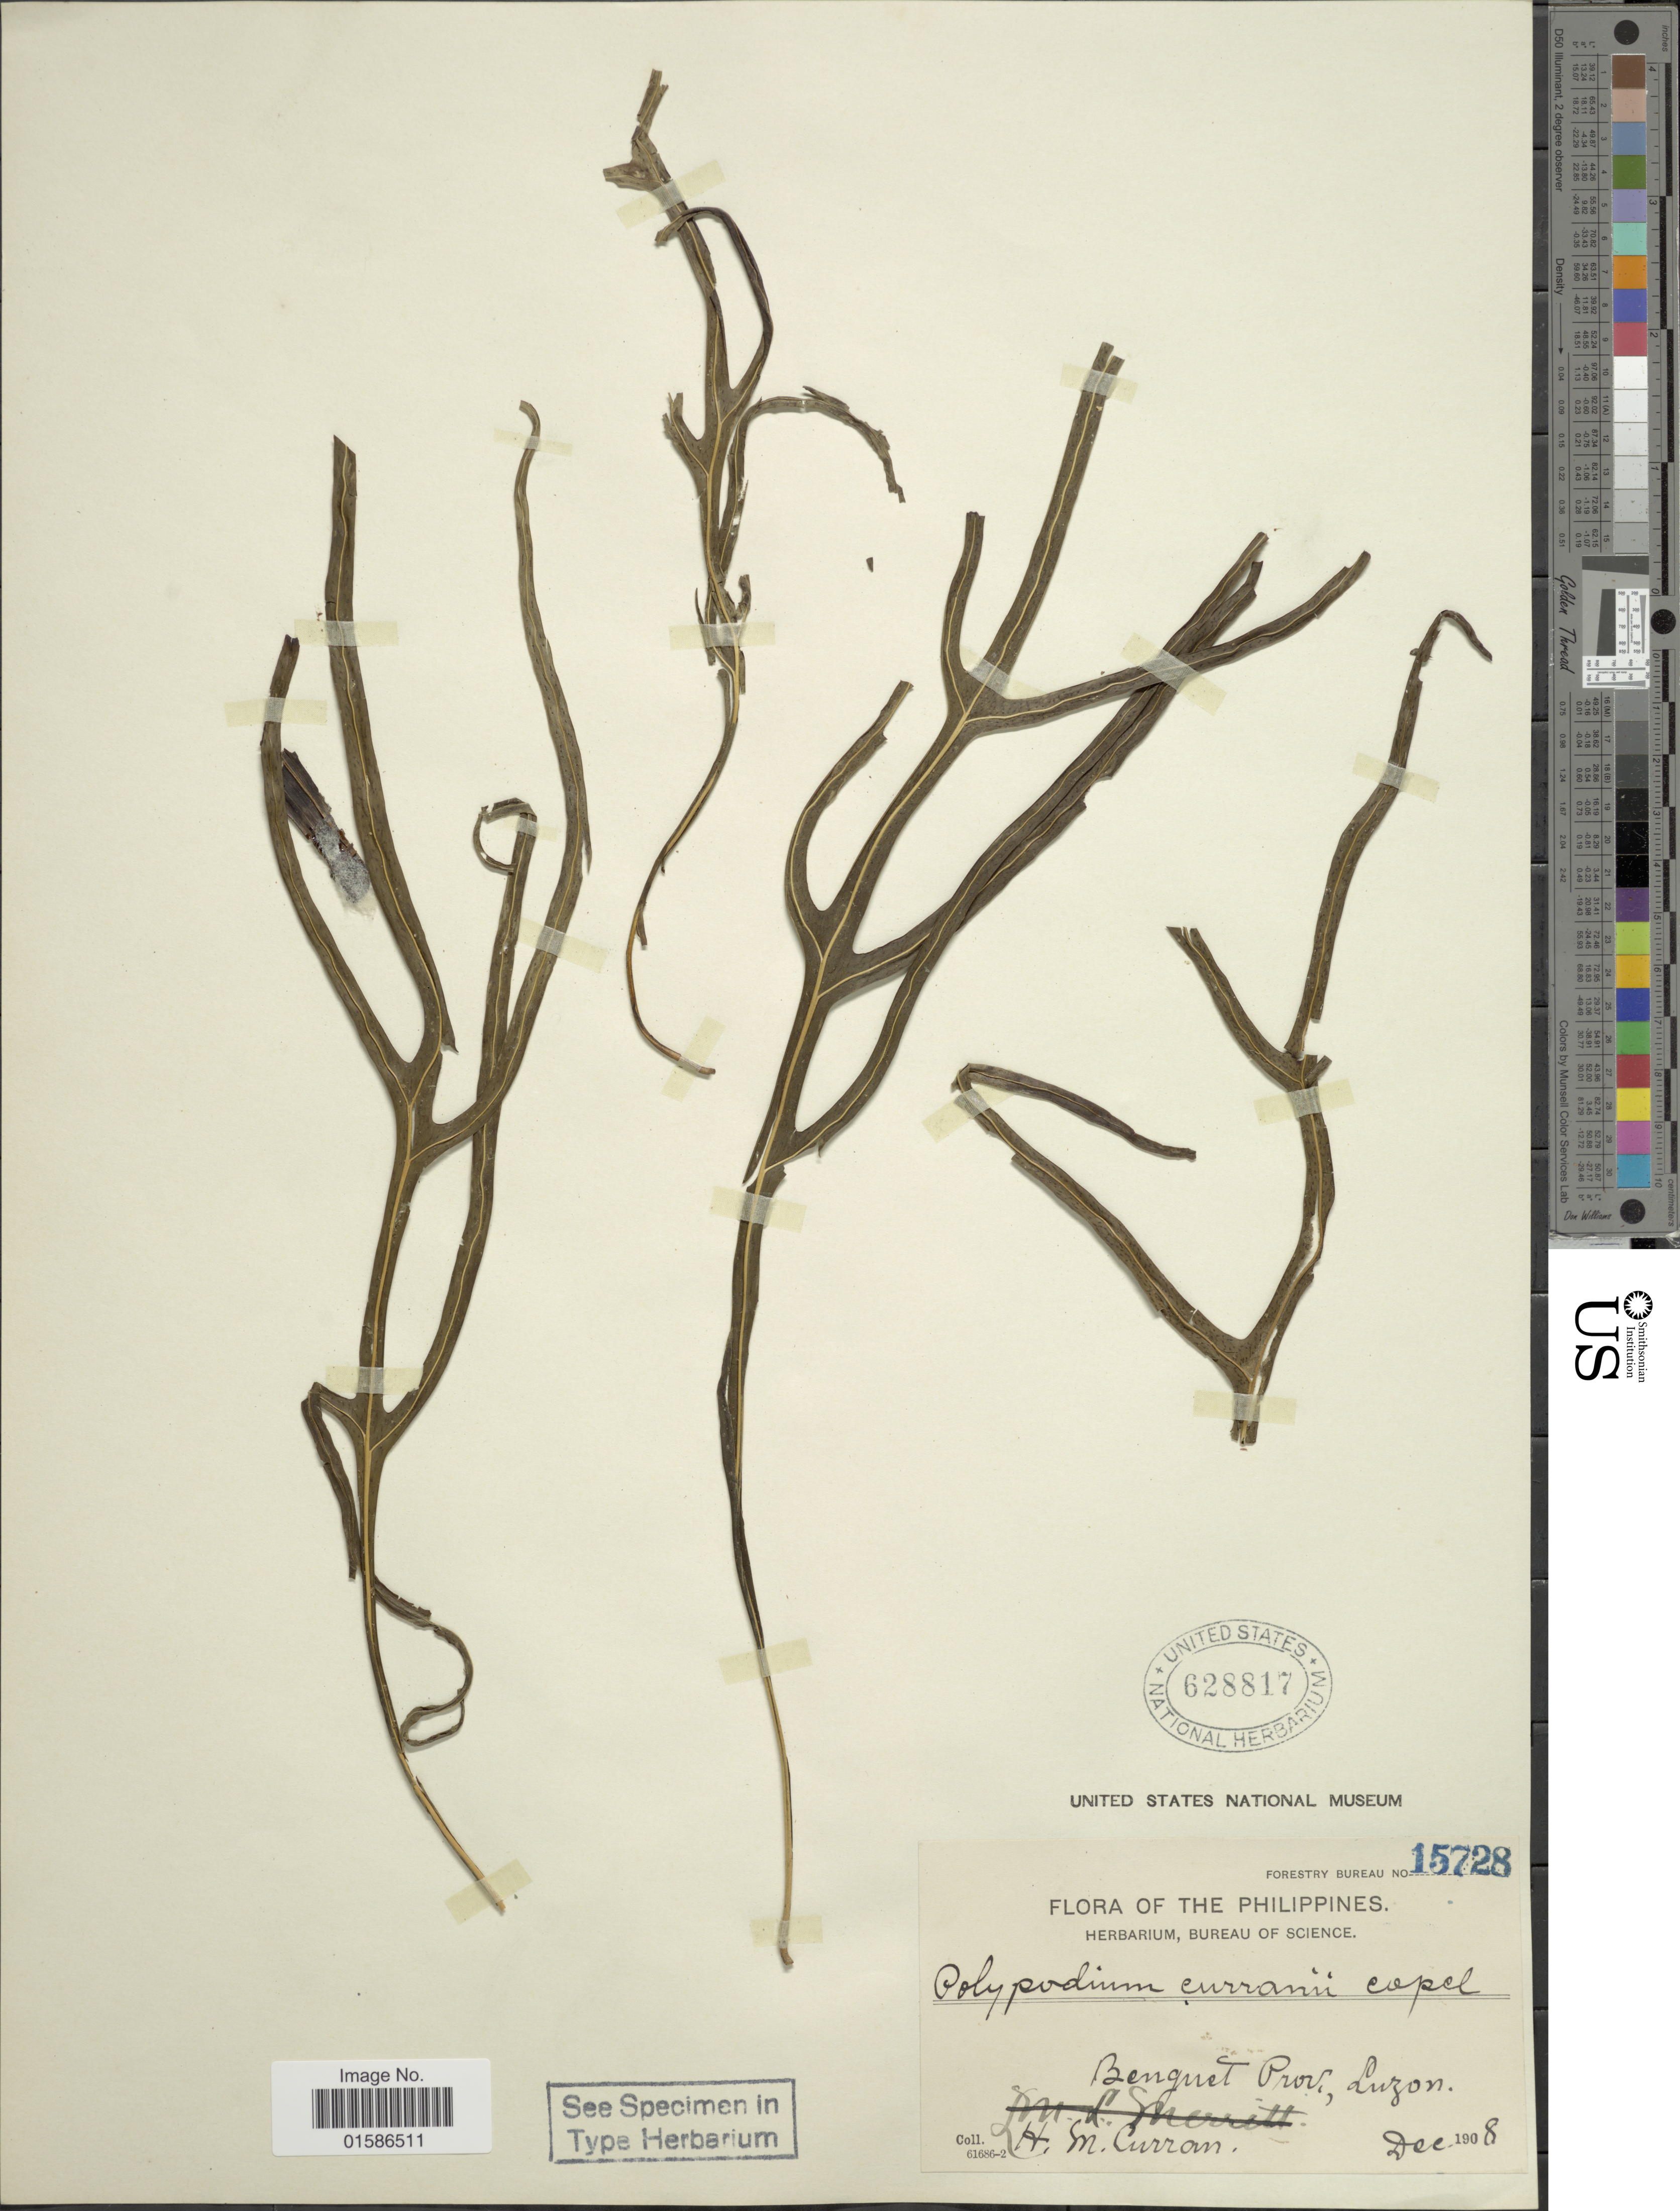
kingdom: Plantae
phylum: Tracheophyta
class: Polypodiopsida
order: Polypodiales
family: Polypodiaceae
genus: Microsorum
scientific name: Microsorum pentaphyllum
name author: (Baker) Copel.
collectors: H. M. Curran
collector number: Forestry Bureau 15728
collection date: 1908-12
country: Philippines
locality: Benguet prov., Luzon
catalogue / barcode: US 628817